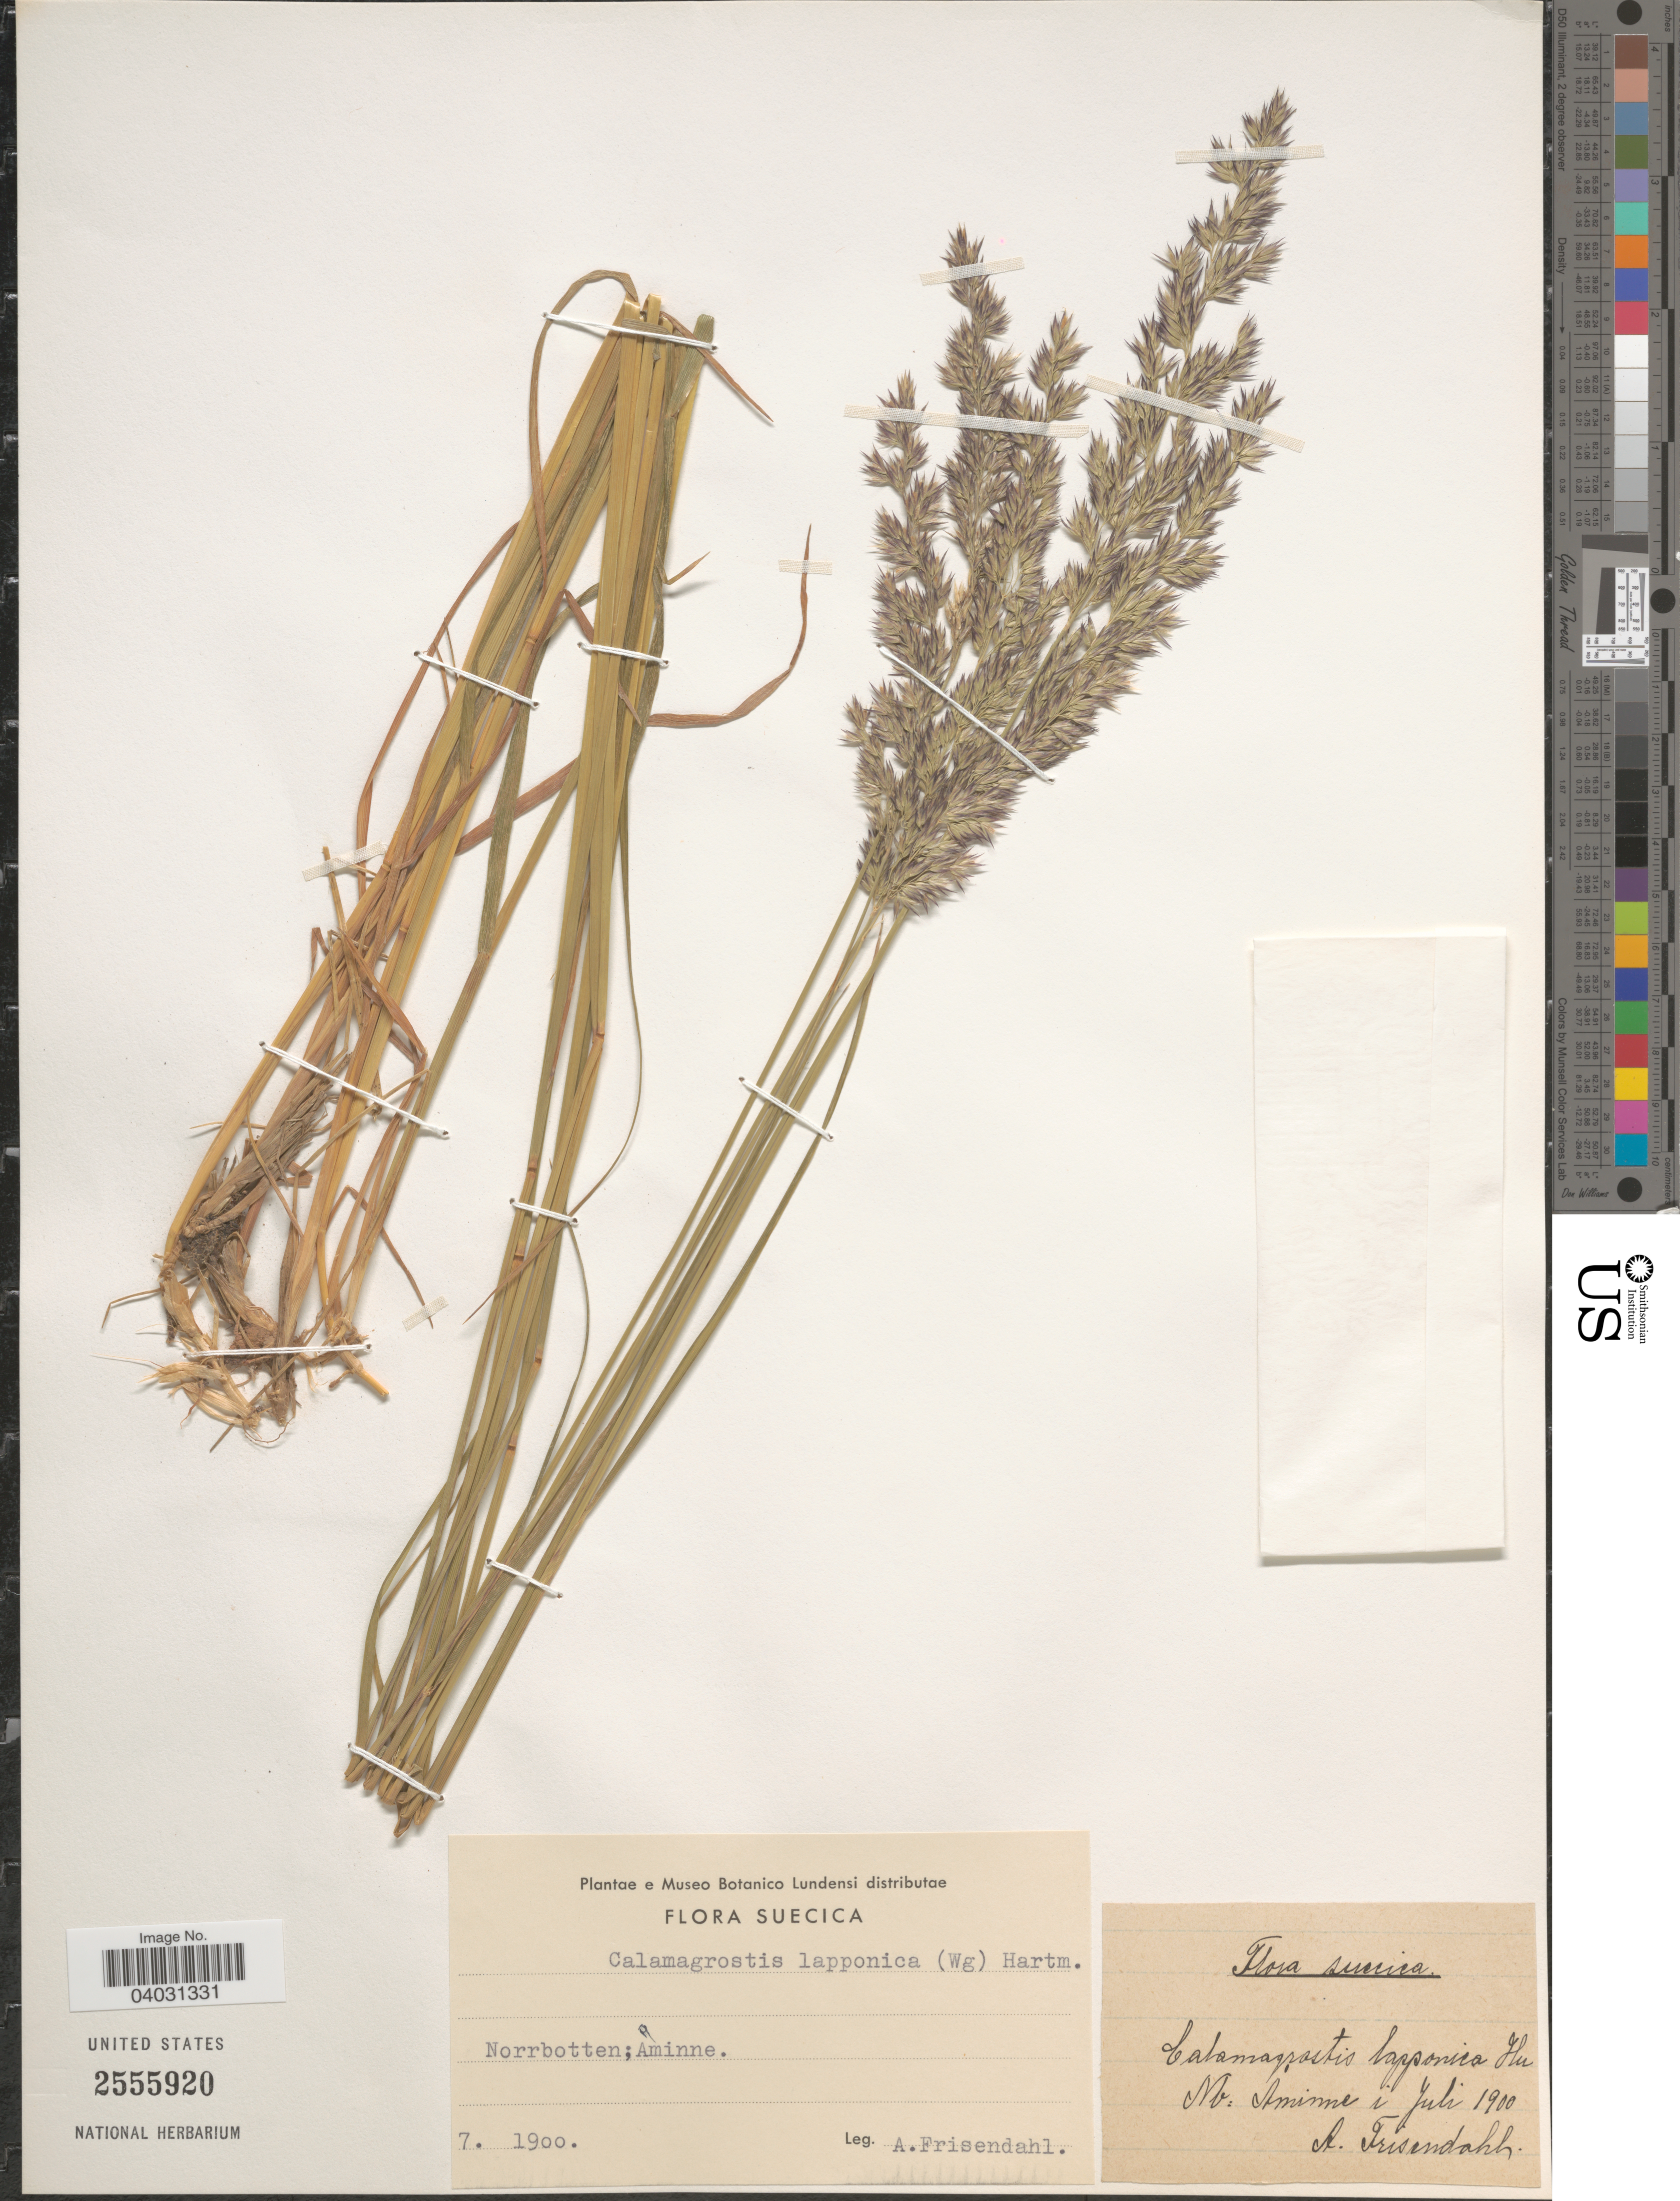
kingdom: Plantae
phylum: Tracheophyta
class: Liliopsida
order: Poales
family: Poaceae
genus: Calamagrostis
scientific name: Calamagrostis lapponica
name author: (Wahlenb.) Hartm.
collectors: A. Frisendahl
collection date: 1900-07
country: Sweden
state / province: Norrbotten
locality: Suecica. Norrbotten; Åminne.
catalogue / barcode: US 2555920